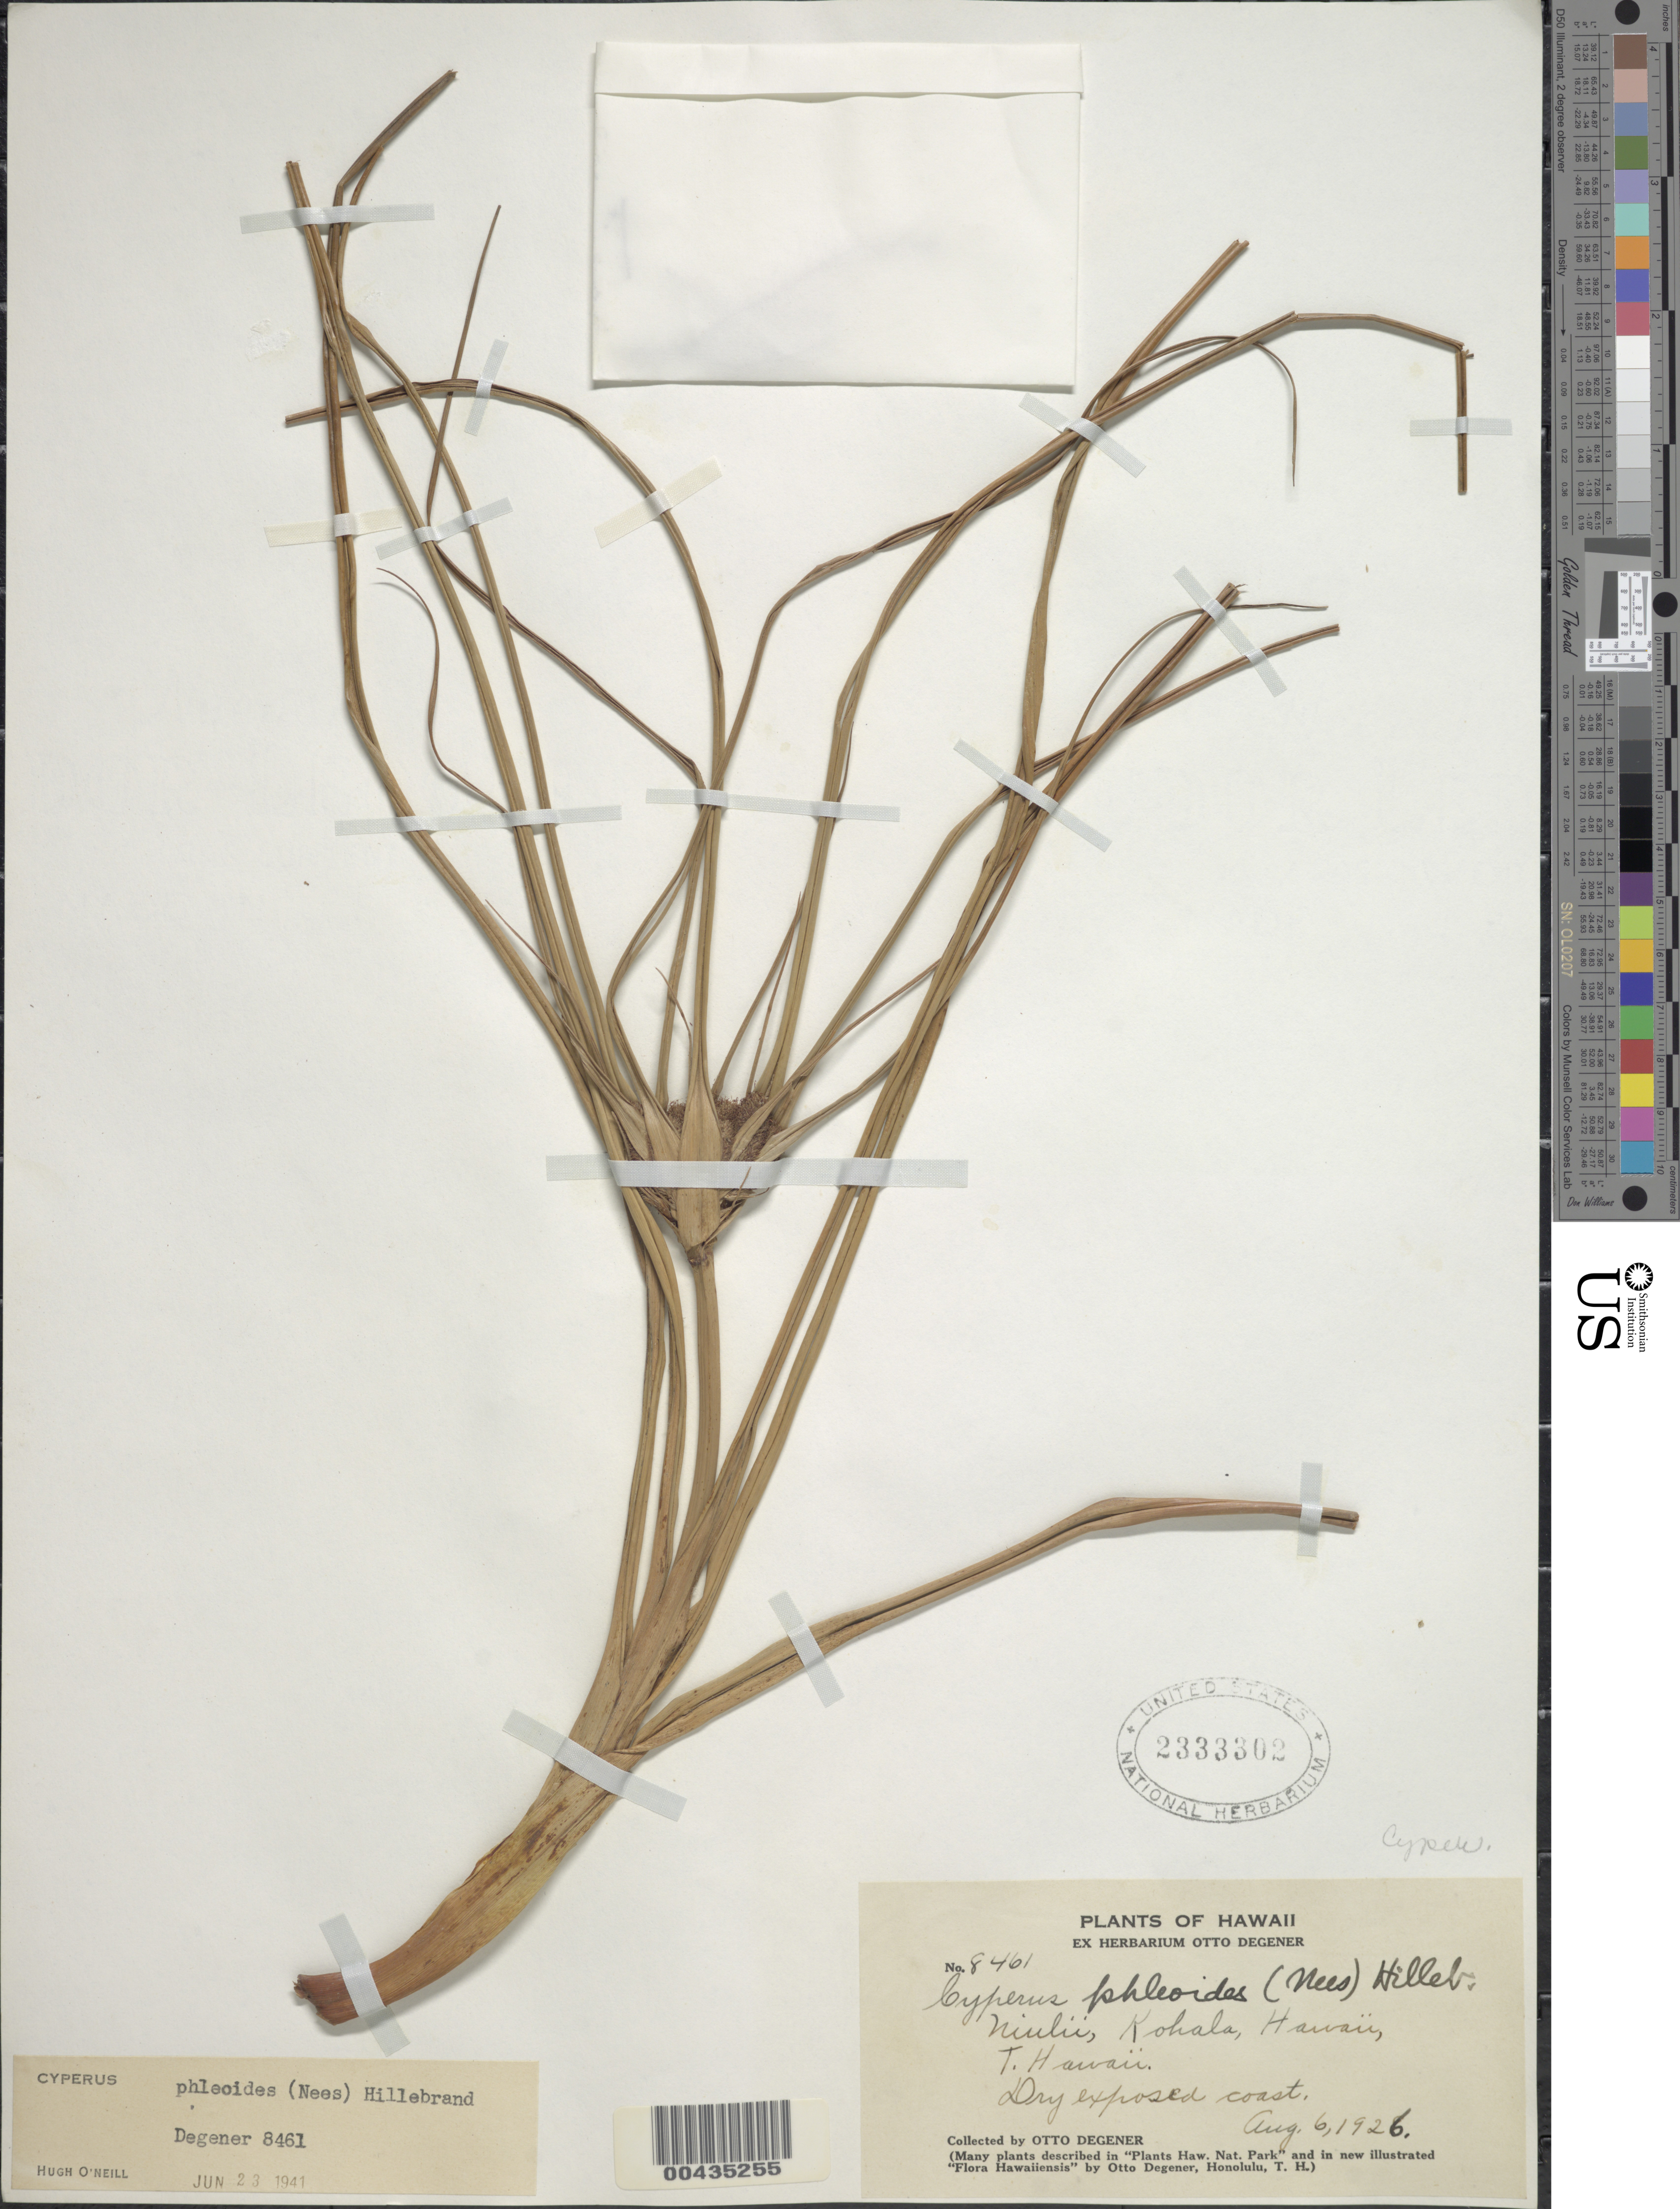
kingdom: Plantae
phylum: Tracheophyta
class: Liliopsida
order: Poales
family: Cyperaceae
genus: Cyperus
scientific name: Cyperus phleoides var. phleoides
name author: (Nees ex Kunth) Hillebr.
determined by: Strong, Mark T., (BOT), Smithsonian Institution - National Museum of Natural History (UNITED STATES)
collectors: O. Degener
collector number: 8461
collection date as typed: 6 Aug 1926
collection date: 1926-08-06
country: United States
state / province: Hawaii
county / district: Hawaii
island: Hawaii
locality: Niulii, Kohala, Hawaii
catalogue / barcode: US 2333302